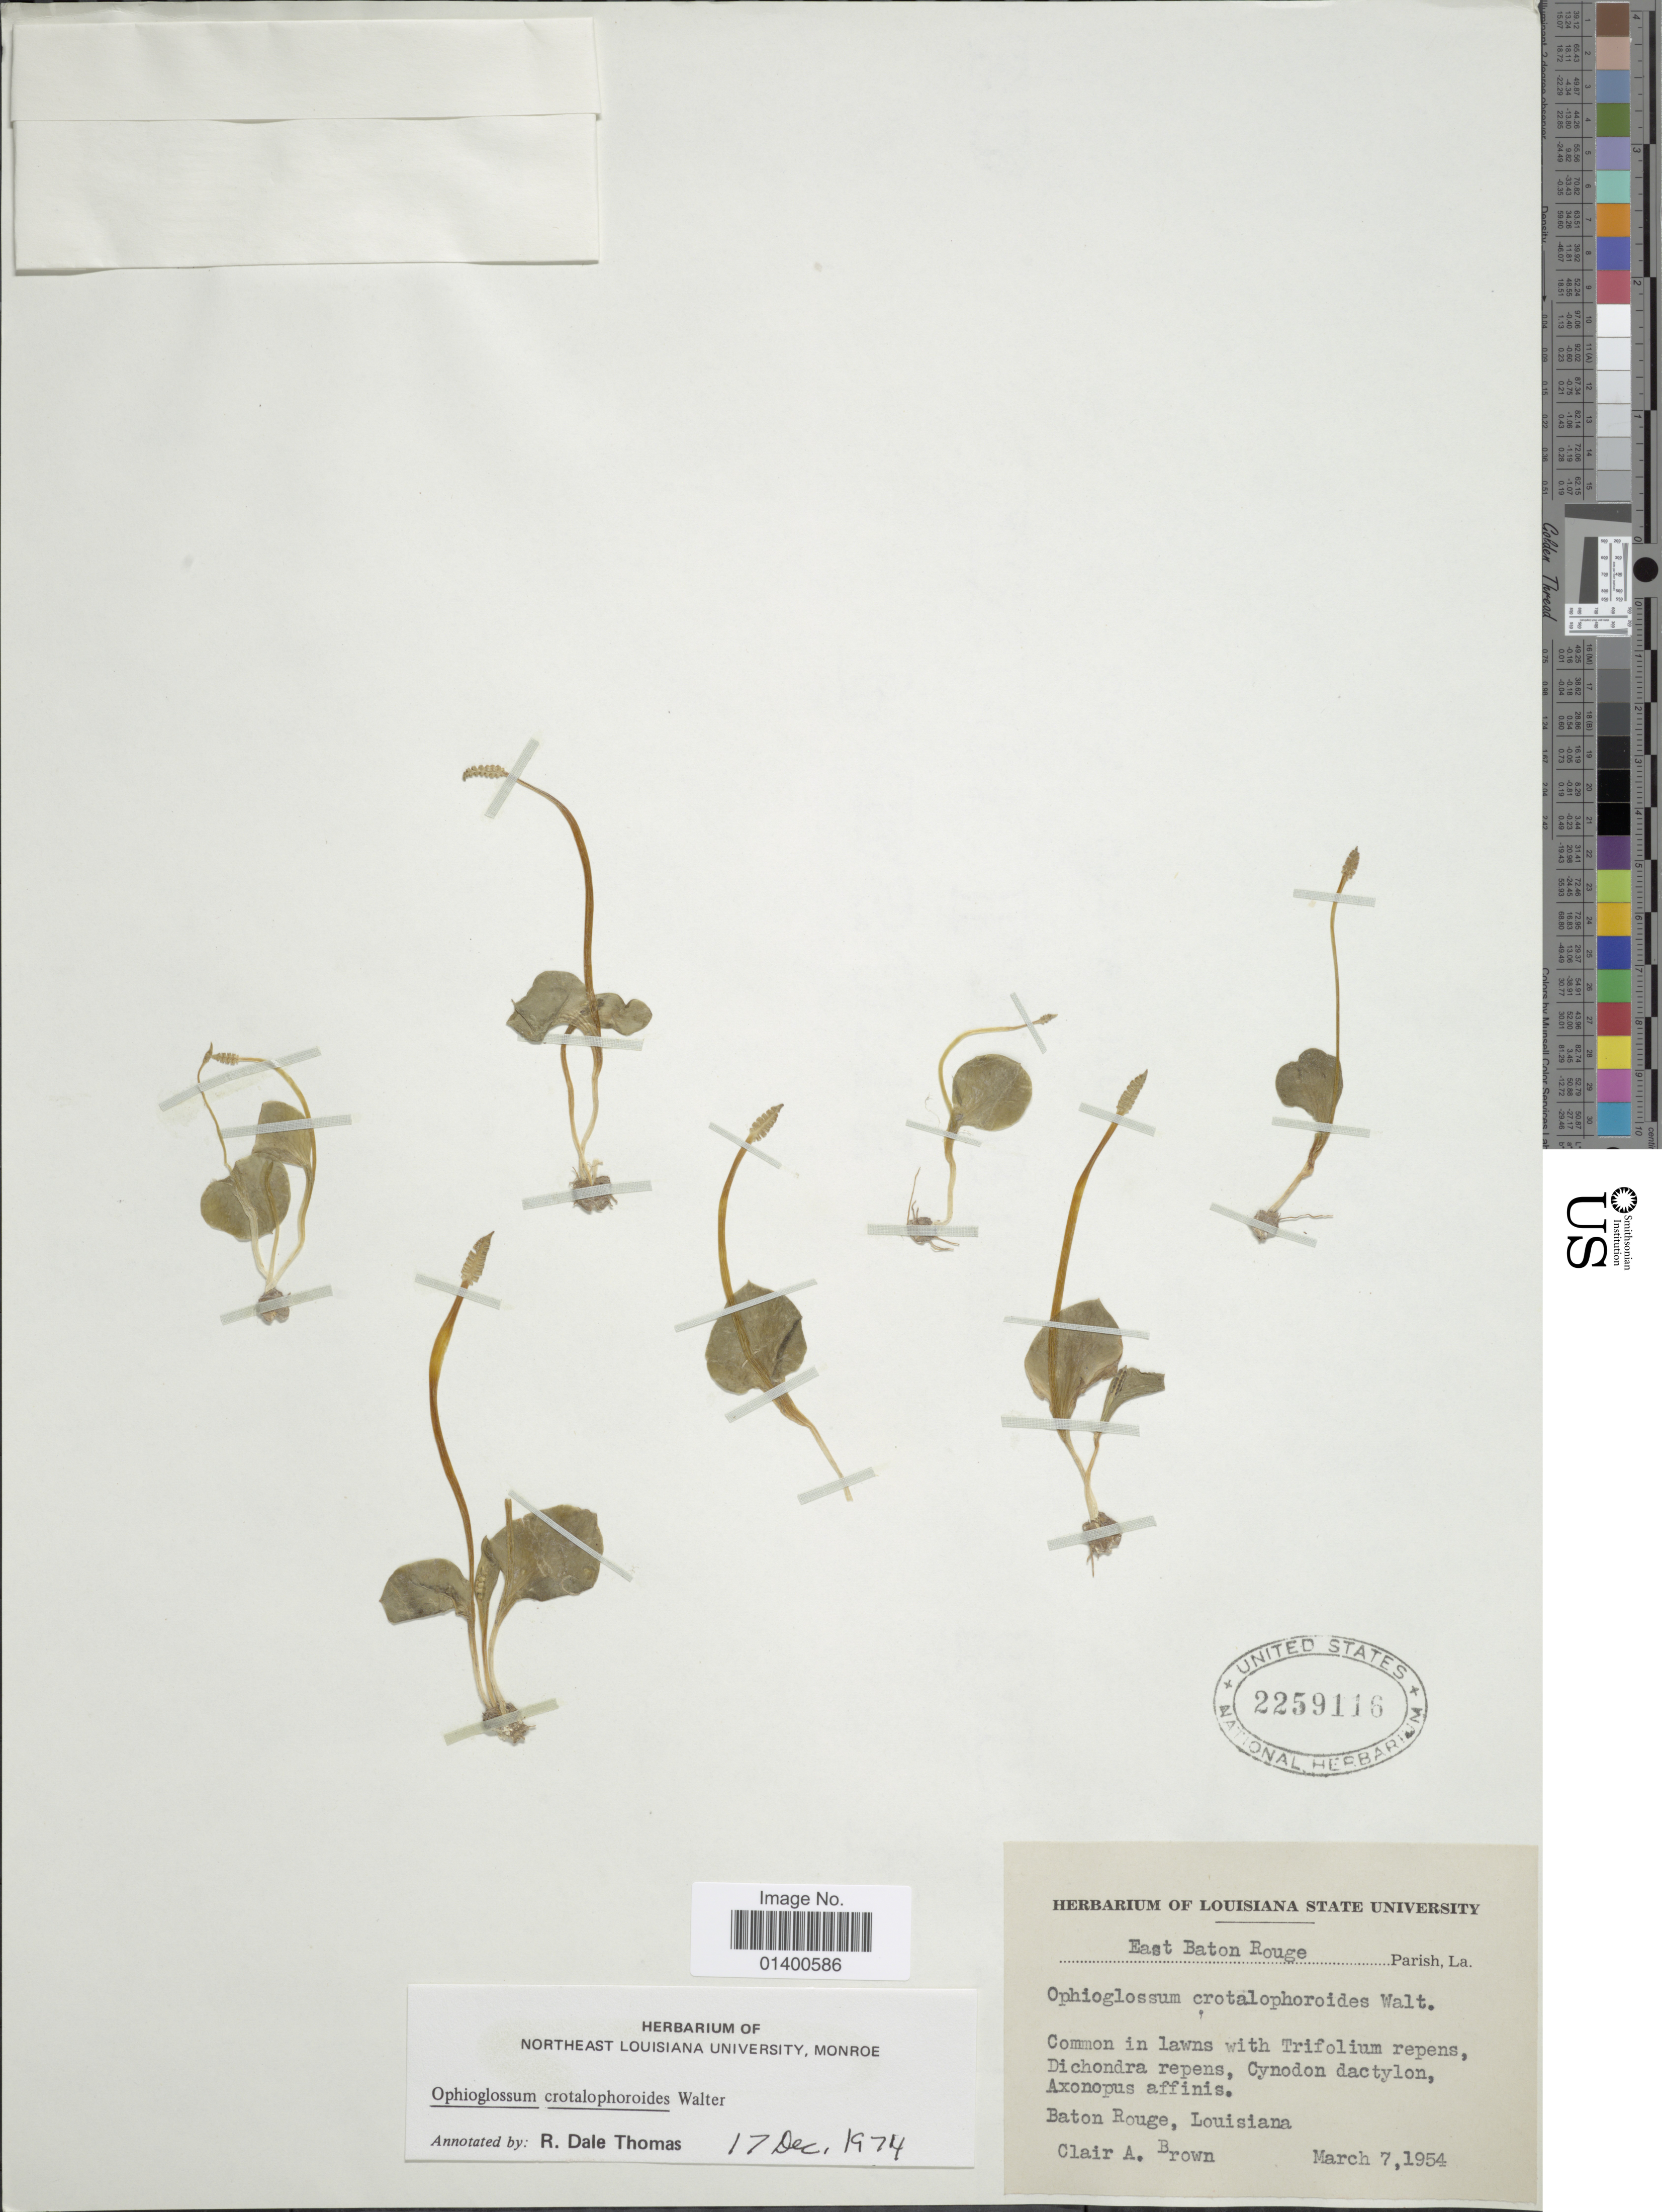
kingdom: Plantae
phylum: Tracheophyta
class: Polypodiopsida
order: Ophioglossales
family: Ophioglossaceae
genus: Ophioglossum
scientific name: Ophioglossum crotalophoroides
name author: Walter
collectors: C. A. Brown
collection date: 1954-03-07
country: United States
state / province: Louisiana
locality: East Baton Rouge, Baton Rouge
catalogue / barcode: US 2259116